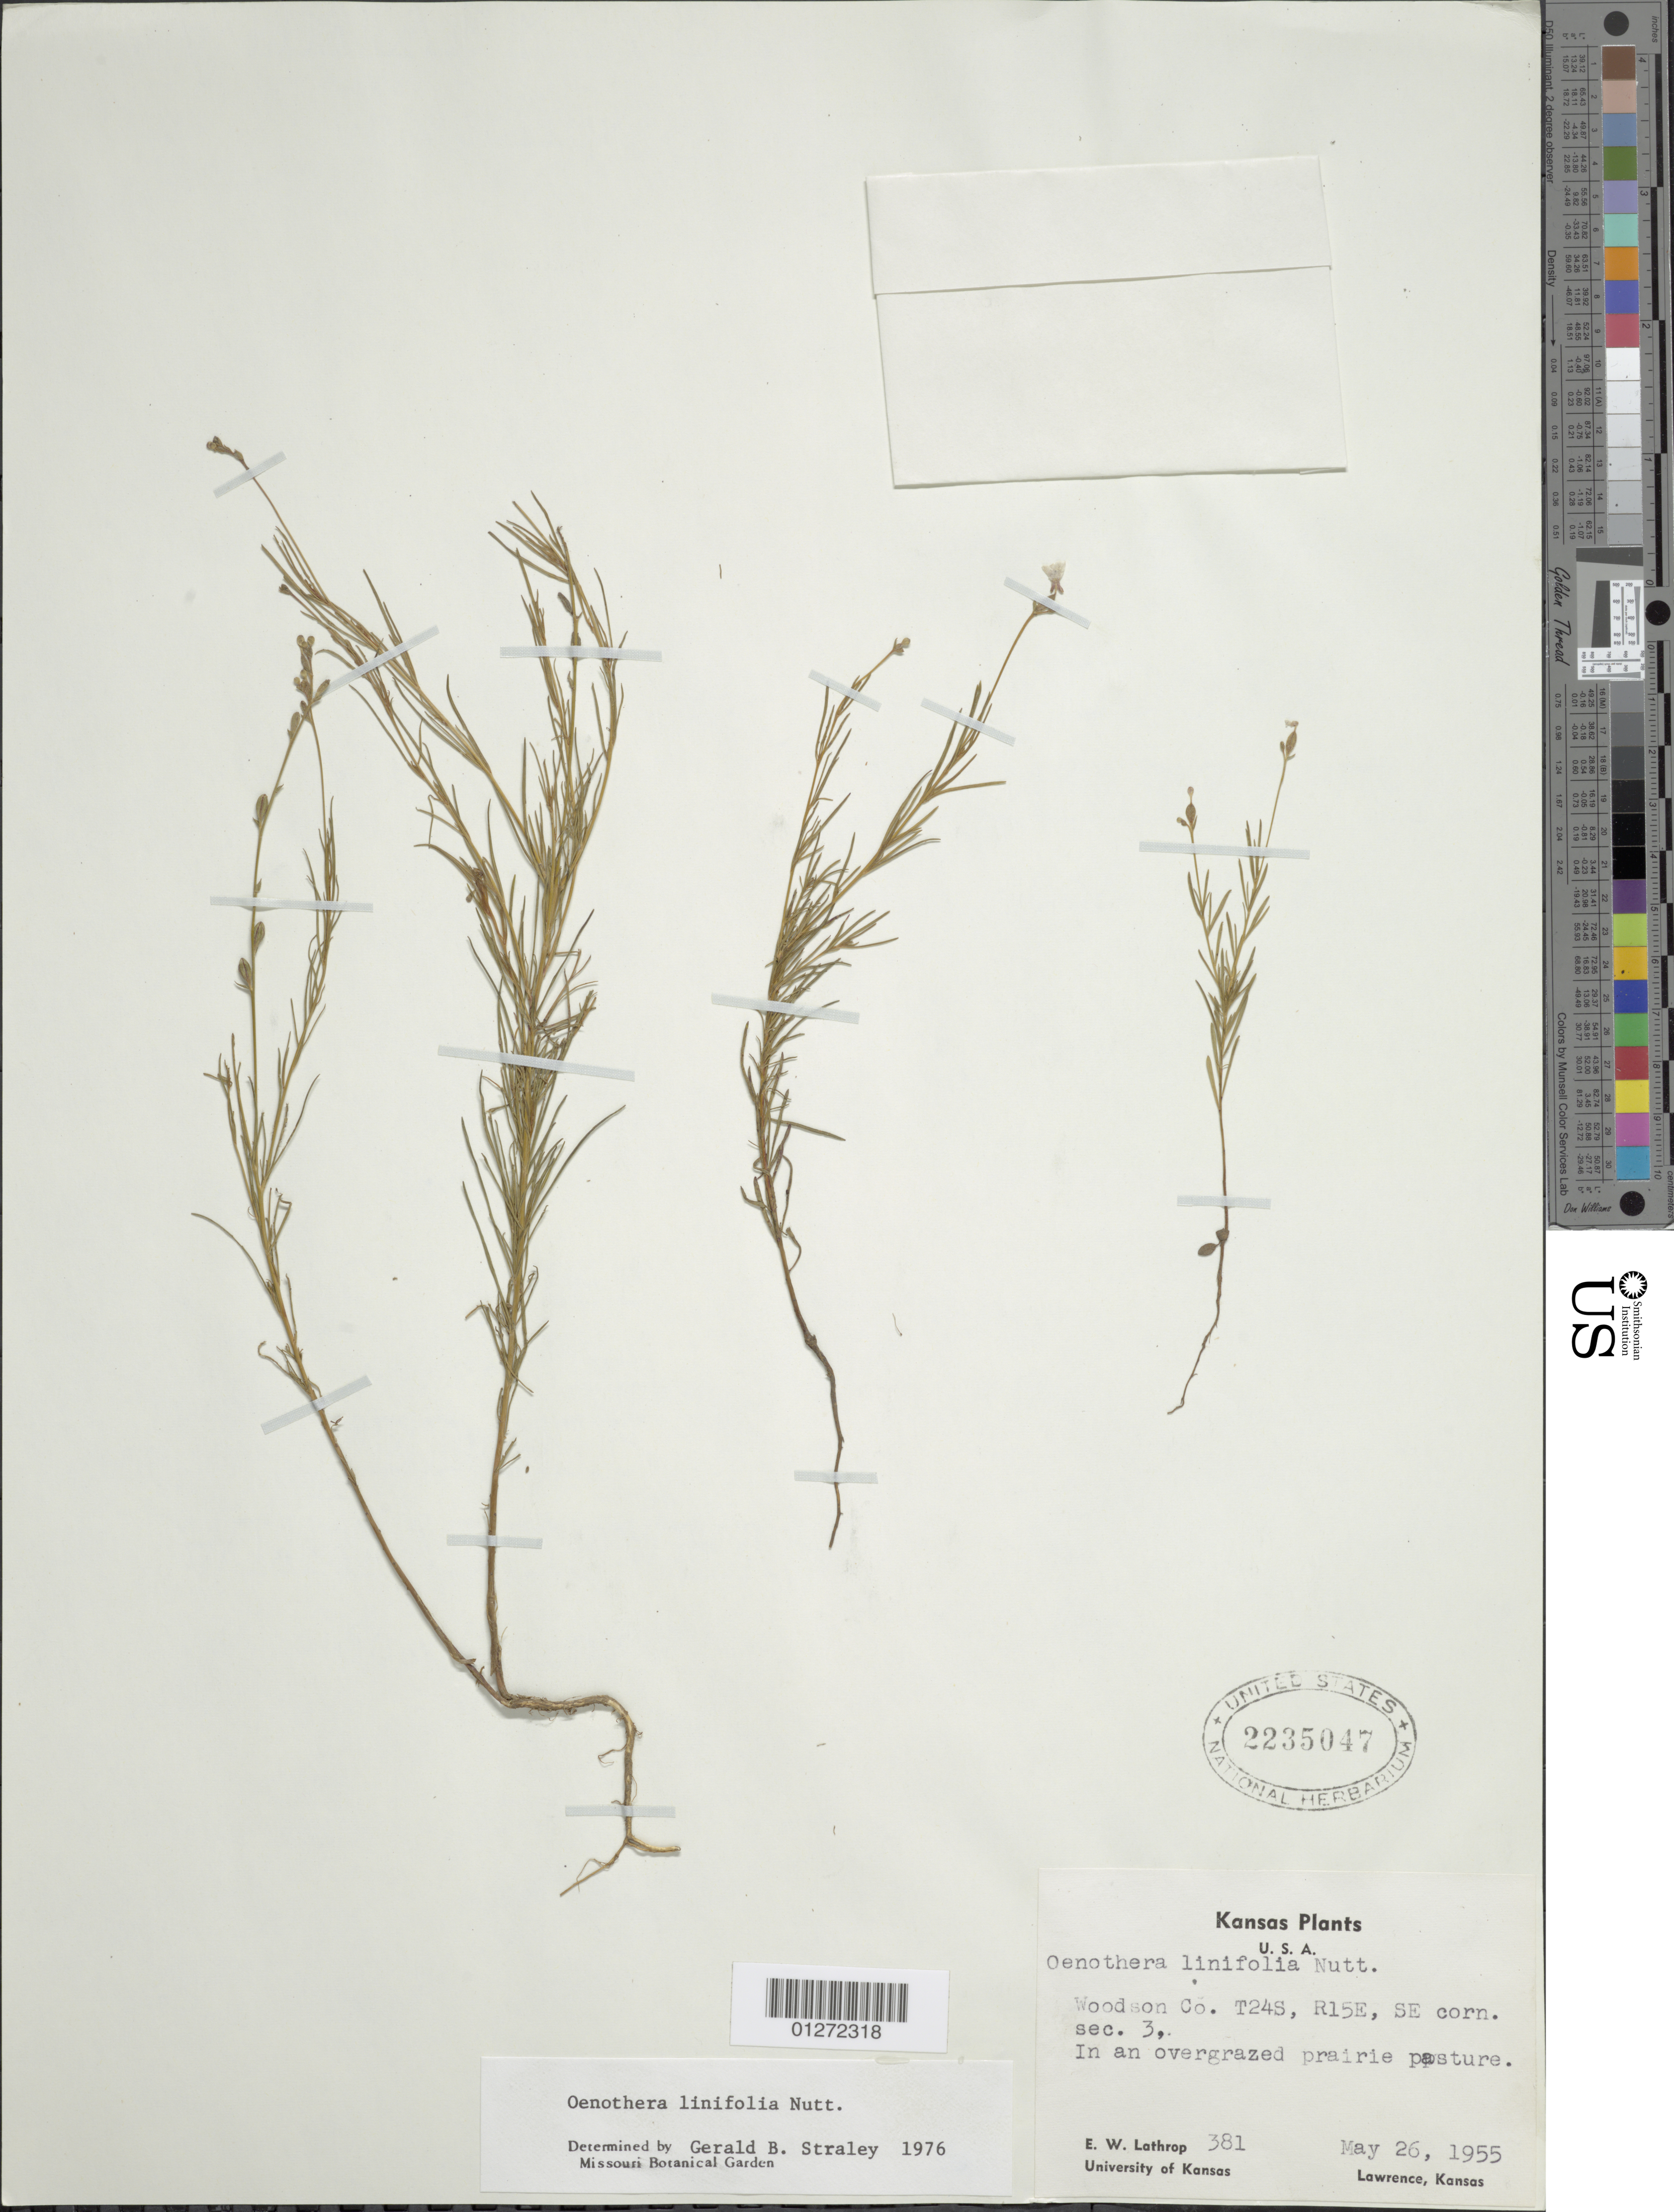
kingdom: Plantae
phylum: Tracheophyta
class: Magnoliopsida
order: Myrtales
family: Onagraceae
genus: Oenothera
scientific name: Oenothera linifolia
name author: Nutt.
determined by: Straley, G. B.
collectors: E. W. Lathrop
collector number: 381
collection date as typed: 26 May 1955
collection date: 1955-05-26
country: United States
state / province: Kansas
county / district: Woodson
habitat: overgrazed prairie posture.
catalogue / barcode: US 2235047